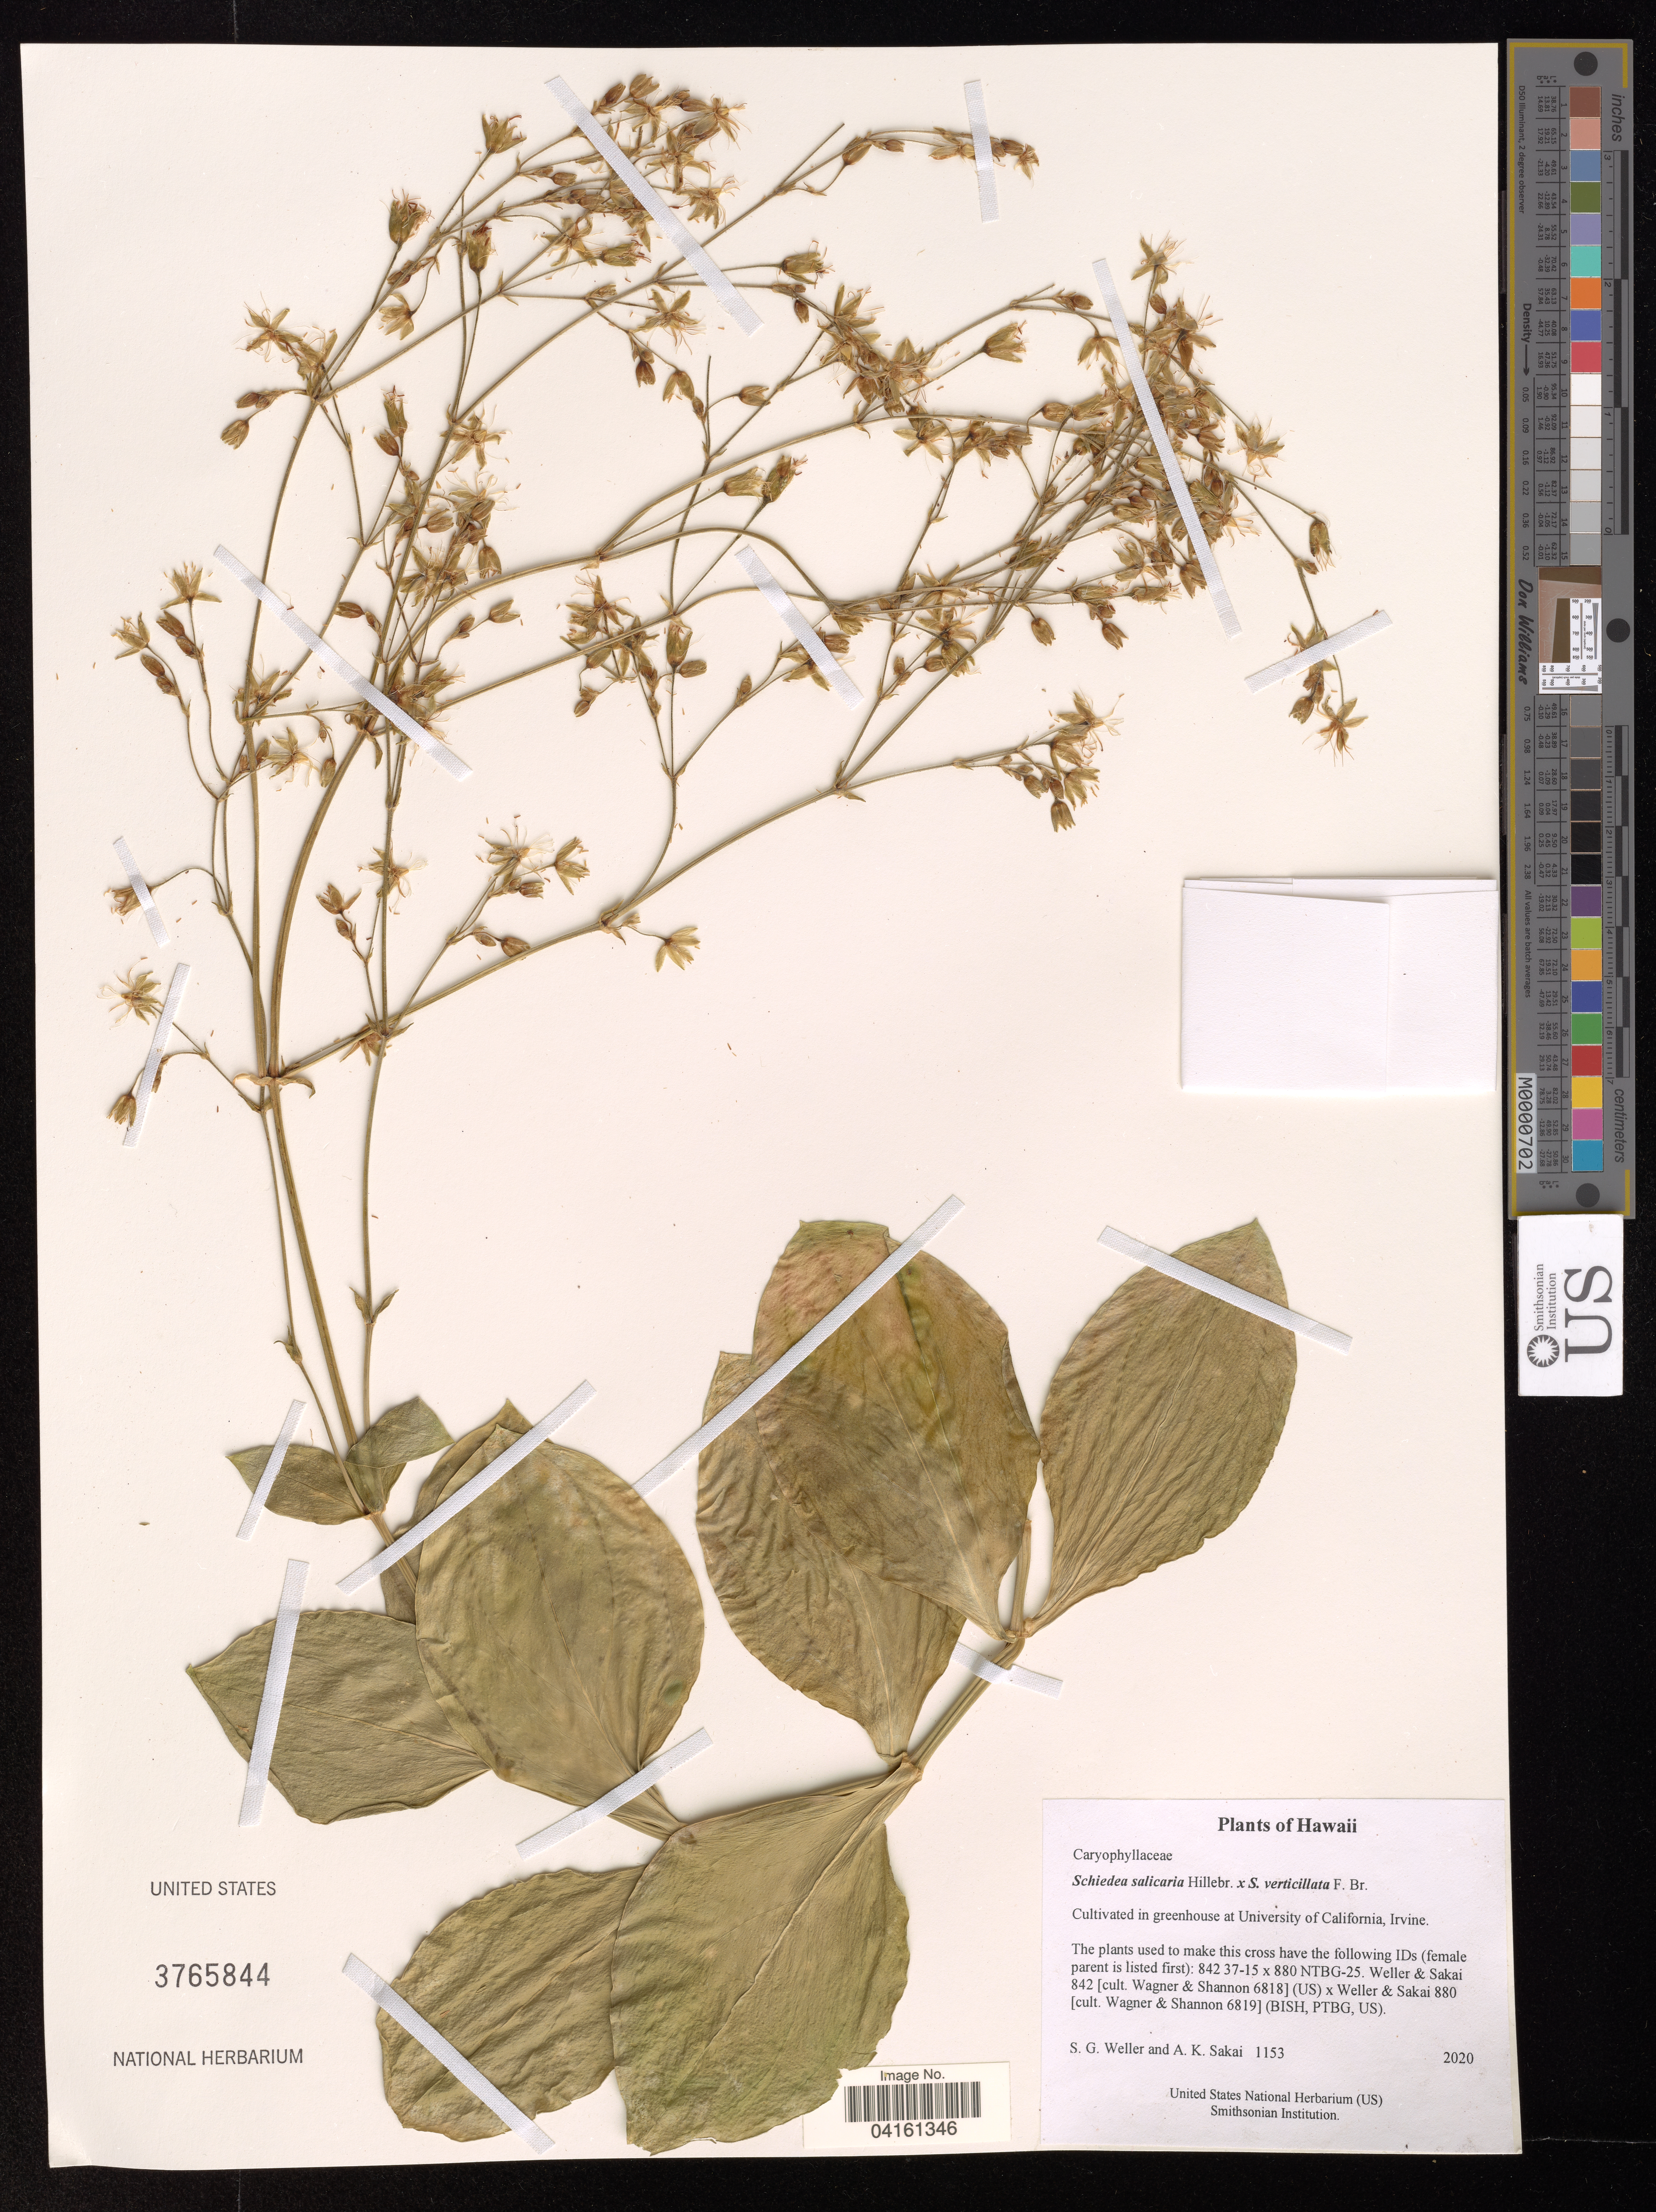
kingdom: Plantae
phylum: Tracheophyta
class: Magnoliopsida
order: Caryophyllales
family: Caryophyllaceae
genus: Schiedea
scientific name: Schiedea salicaria x S. verticillata F. Br. in Christoph. & Caum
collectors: S. G. Weller & A. Sakai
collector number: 1153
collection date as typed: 2020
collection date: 2020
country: United States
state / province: California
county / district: Orange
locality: Cultivated in greenhouse at University of California, Irvine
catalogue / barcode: US 3765844